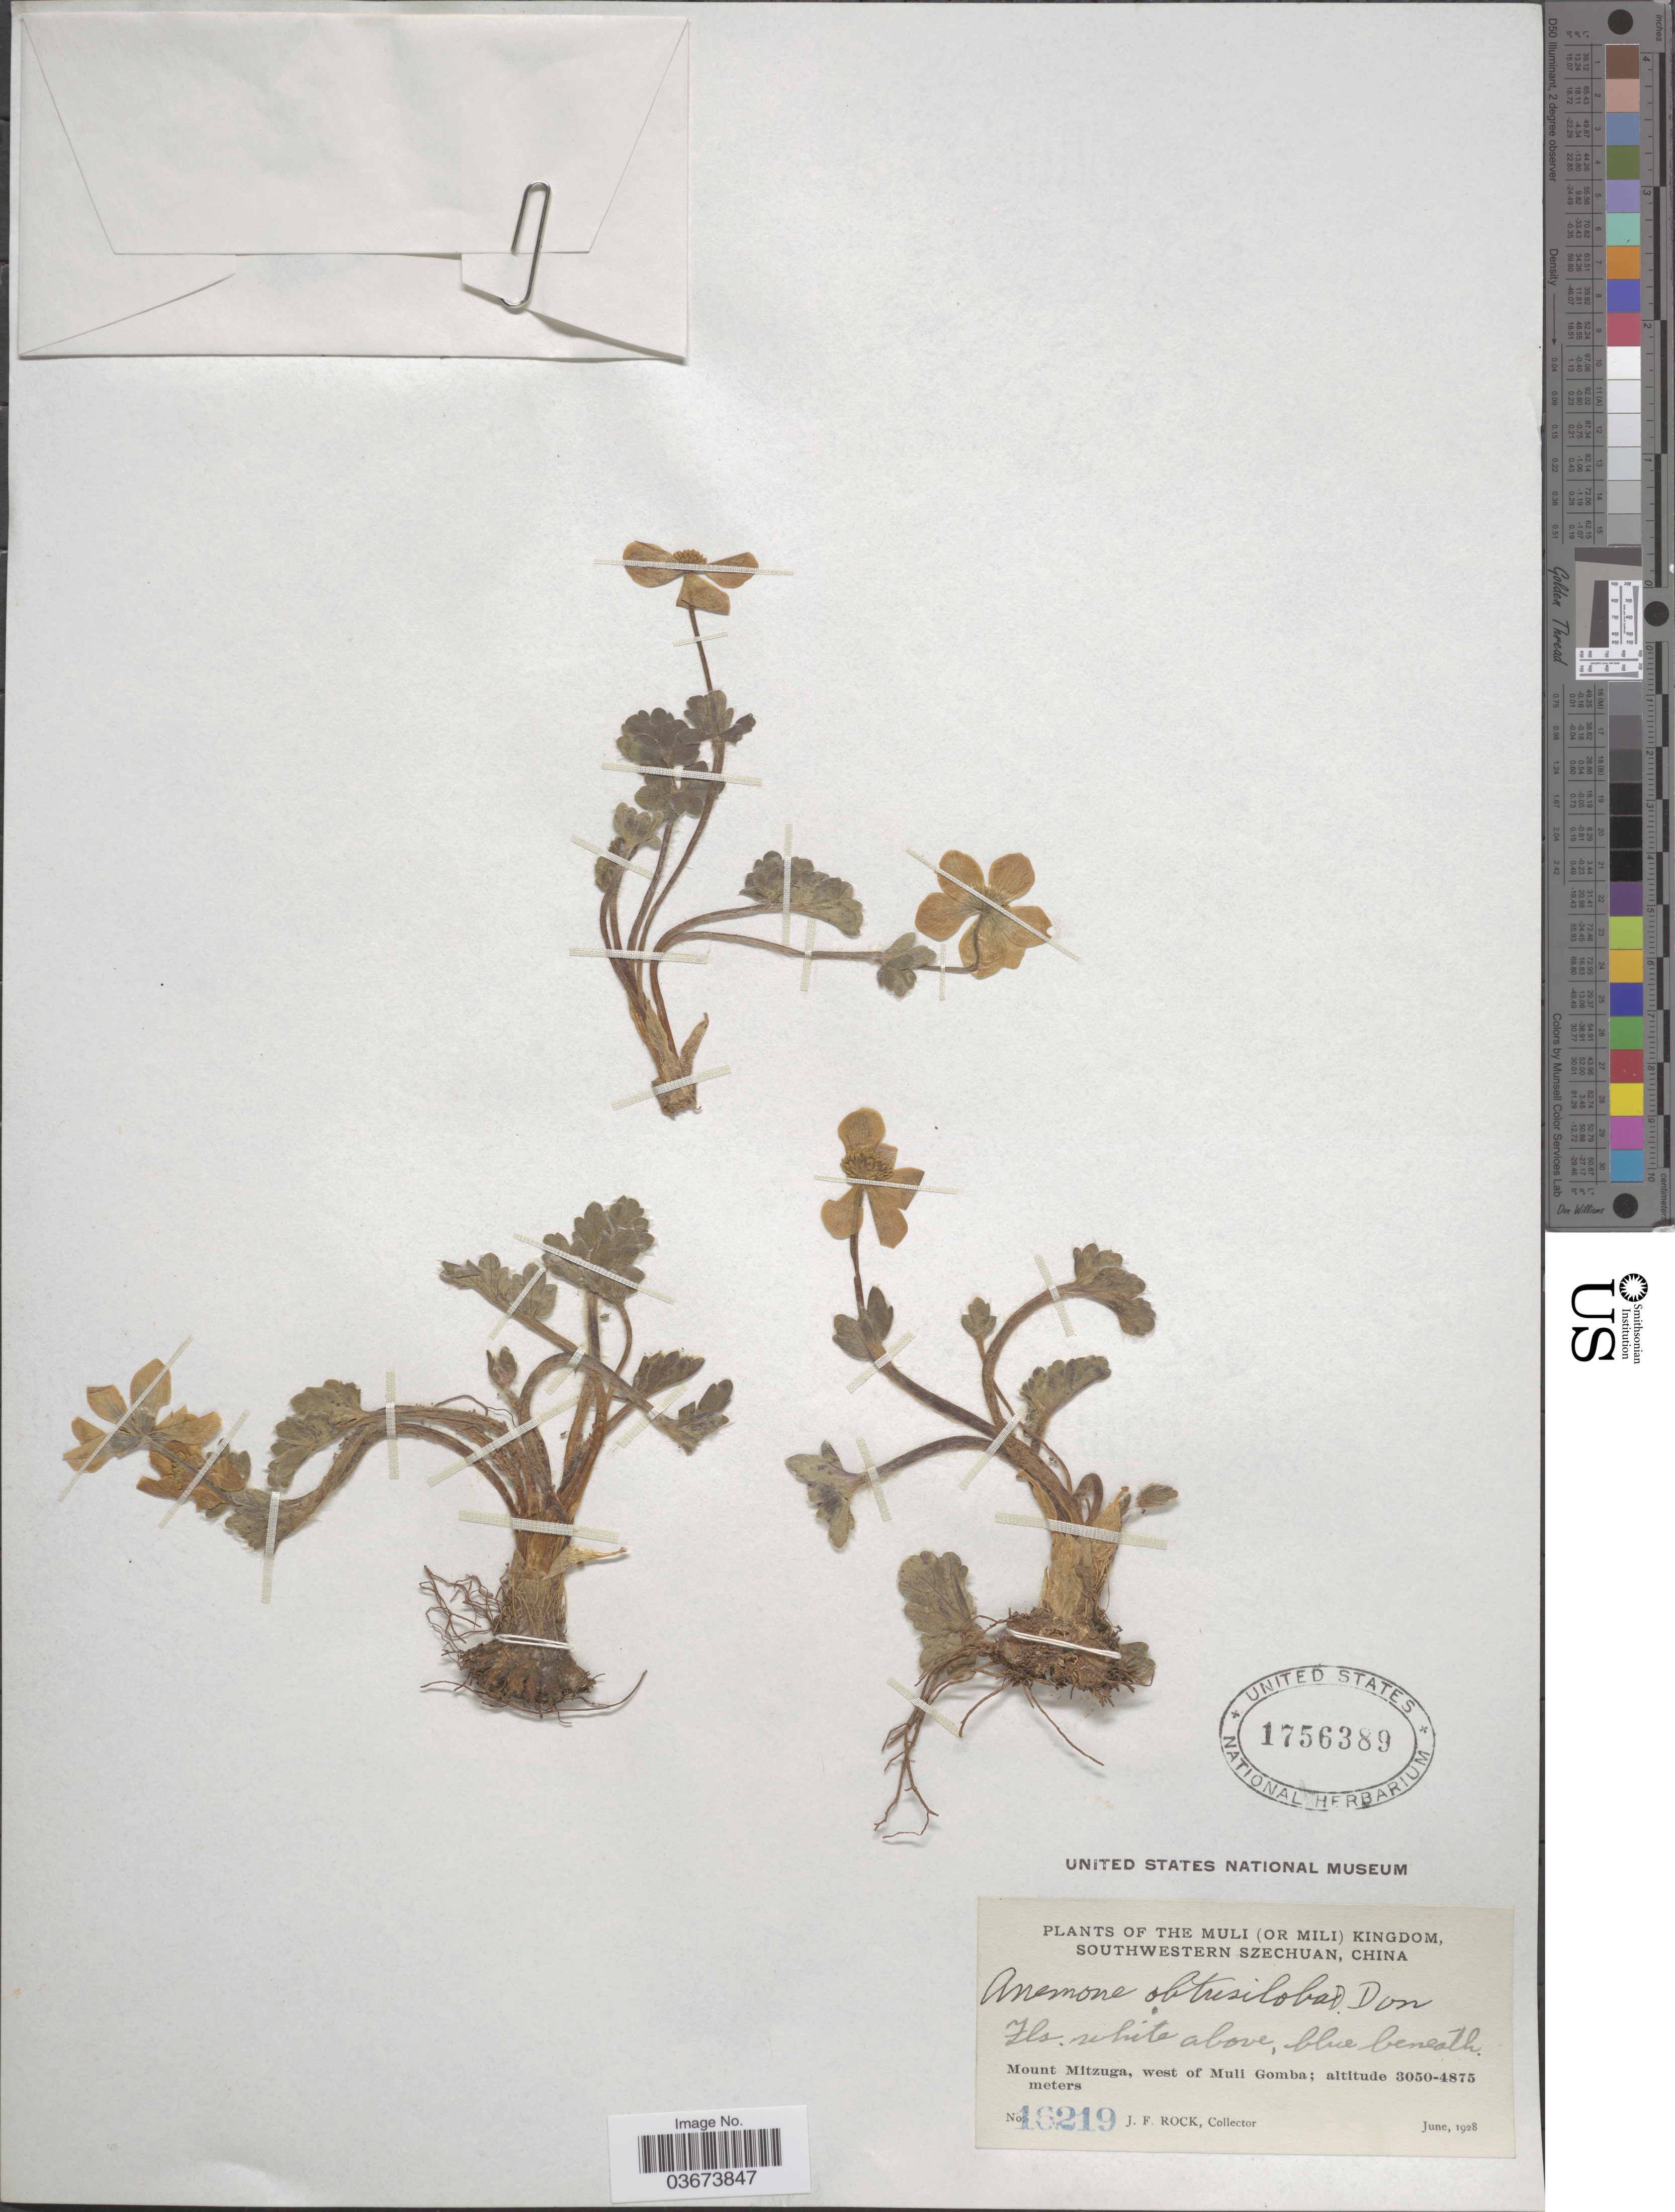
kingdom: Plantae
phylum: Tracheophyta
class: Magnoliopsida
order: Ranunculales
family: Ranunculaceae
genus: Anemone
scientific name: Anemone obtusiloba subsp. obtusiloba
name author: D. Don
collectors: J. Rock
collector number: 16219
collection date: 1928-06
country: China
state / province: Sichuan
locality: The Muli (or Mili) Kingdom, Southwestern Szechuan. Mount Mitzuga, west of Muli Gomba.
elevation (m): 3050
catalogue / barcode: US 1756389